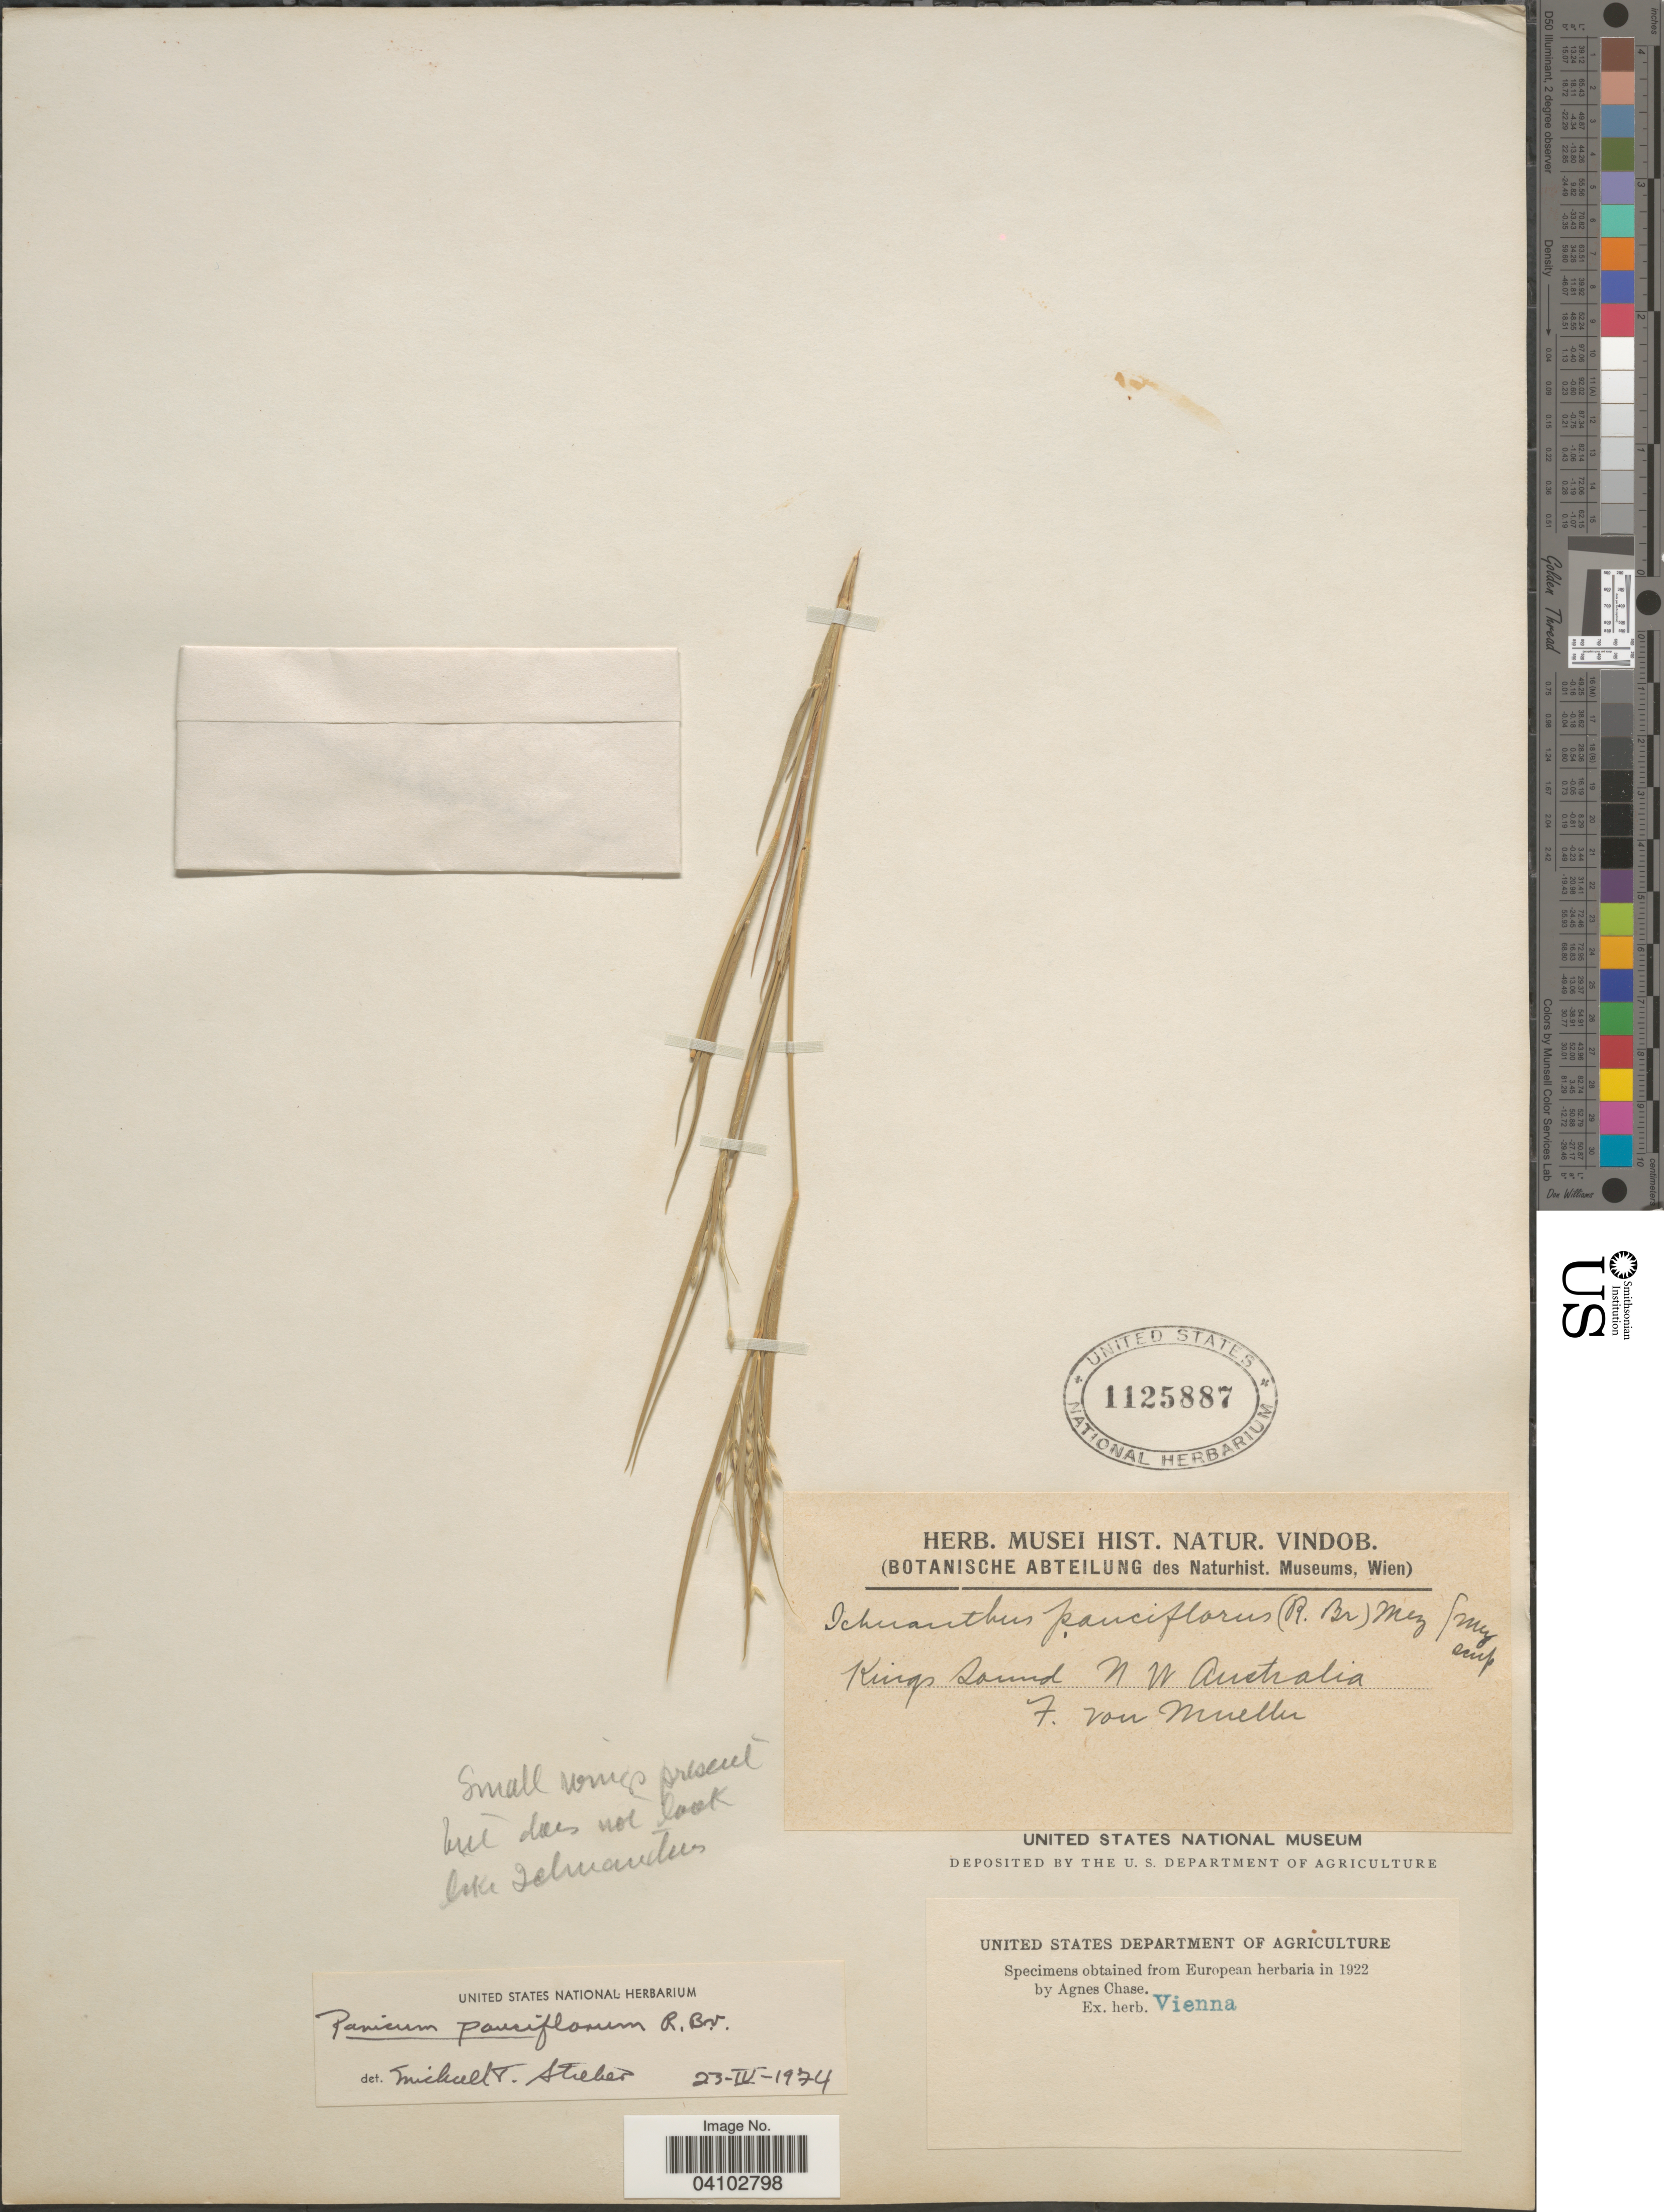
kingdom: Plantae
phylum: Tracheophyta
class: Liliopsida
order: Poales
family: Poaceae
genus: Panicum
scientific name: Panicum pauciflorum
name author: R. Br.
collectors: F. von Mueller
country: Australia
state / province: Western Australia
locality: Kings Sound N.W. Australia.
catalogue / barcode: US 1125887